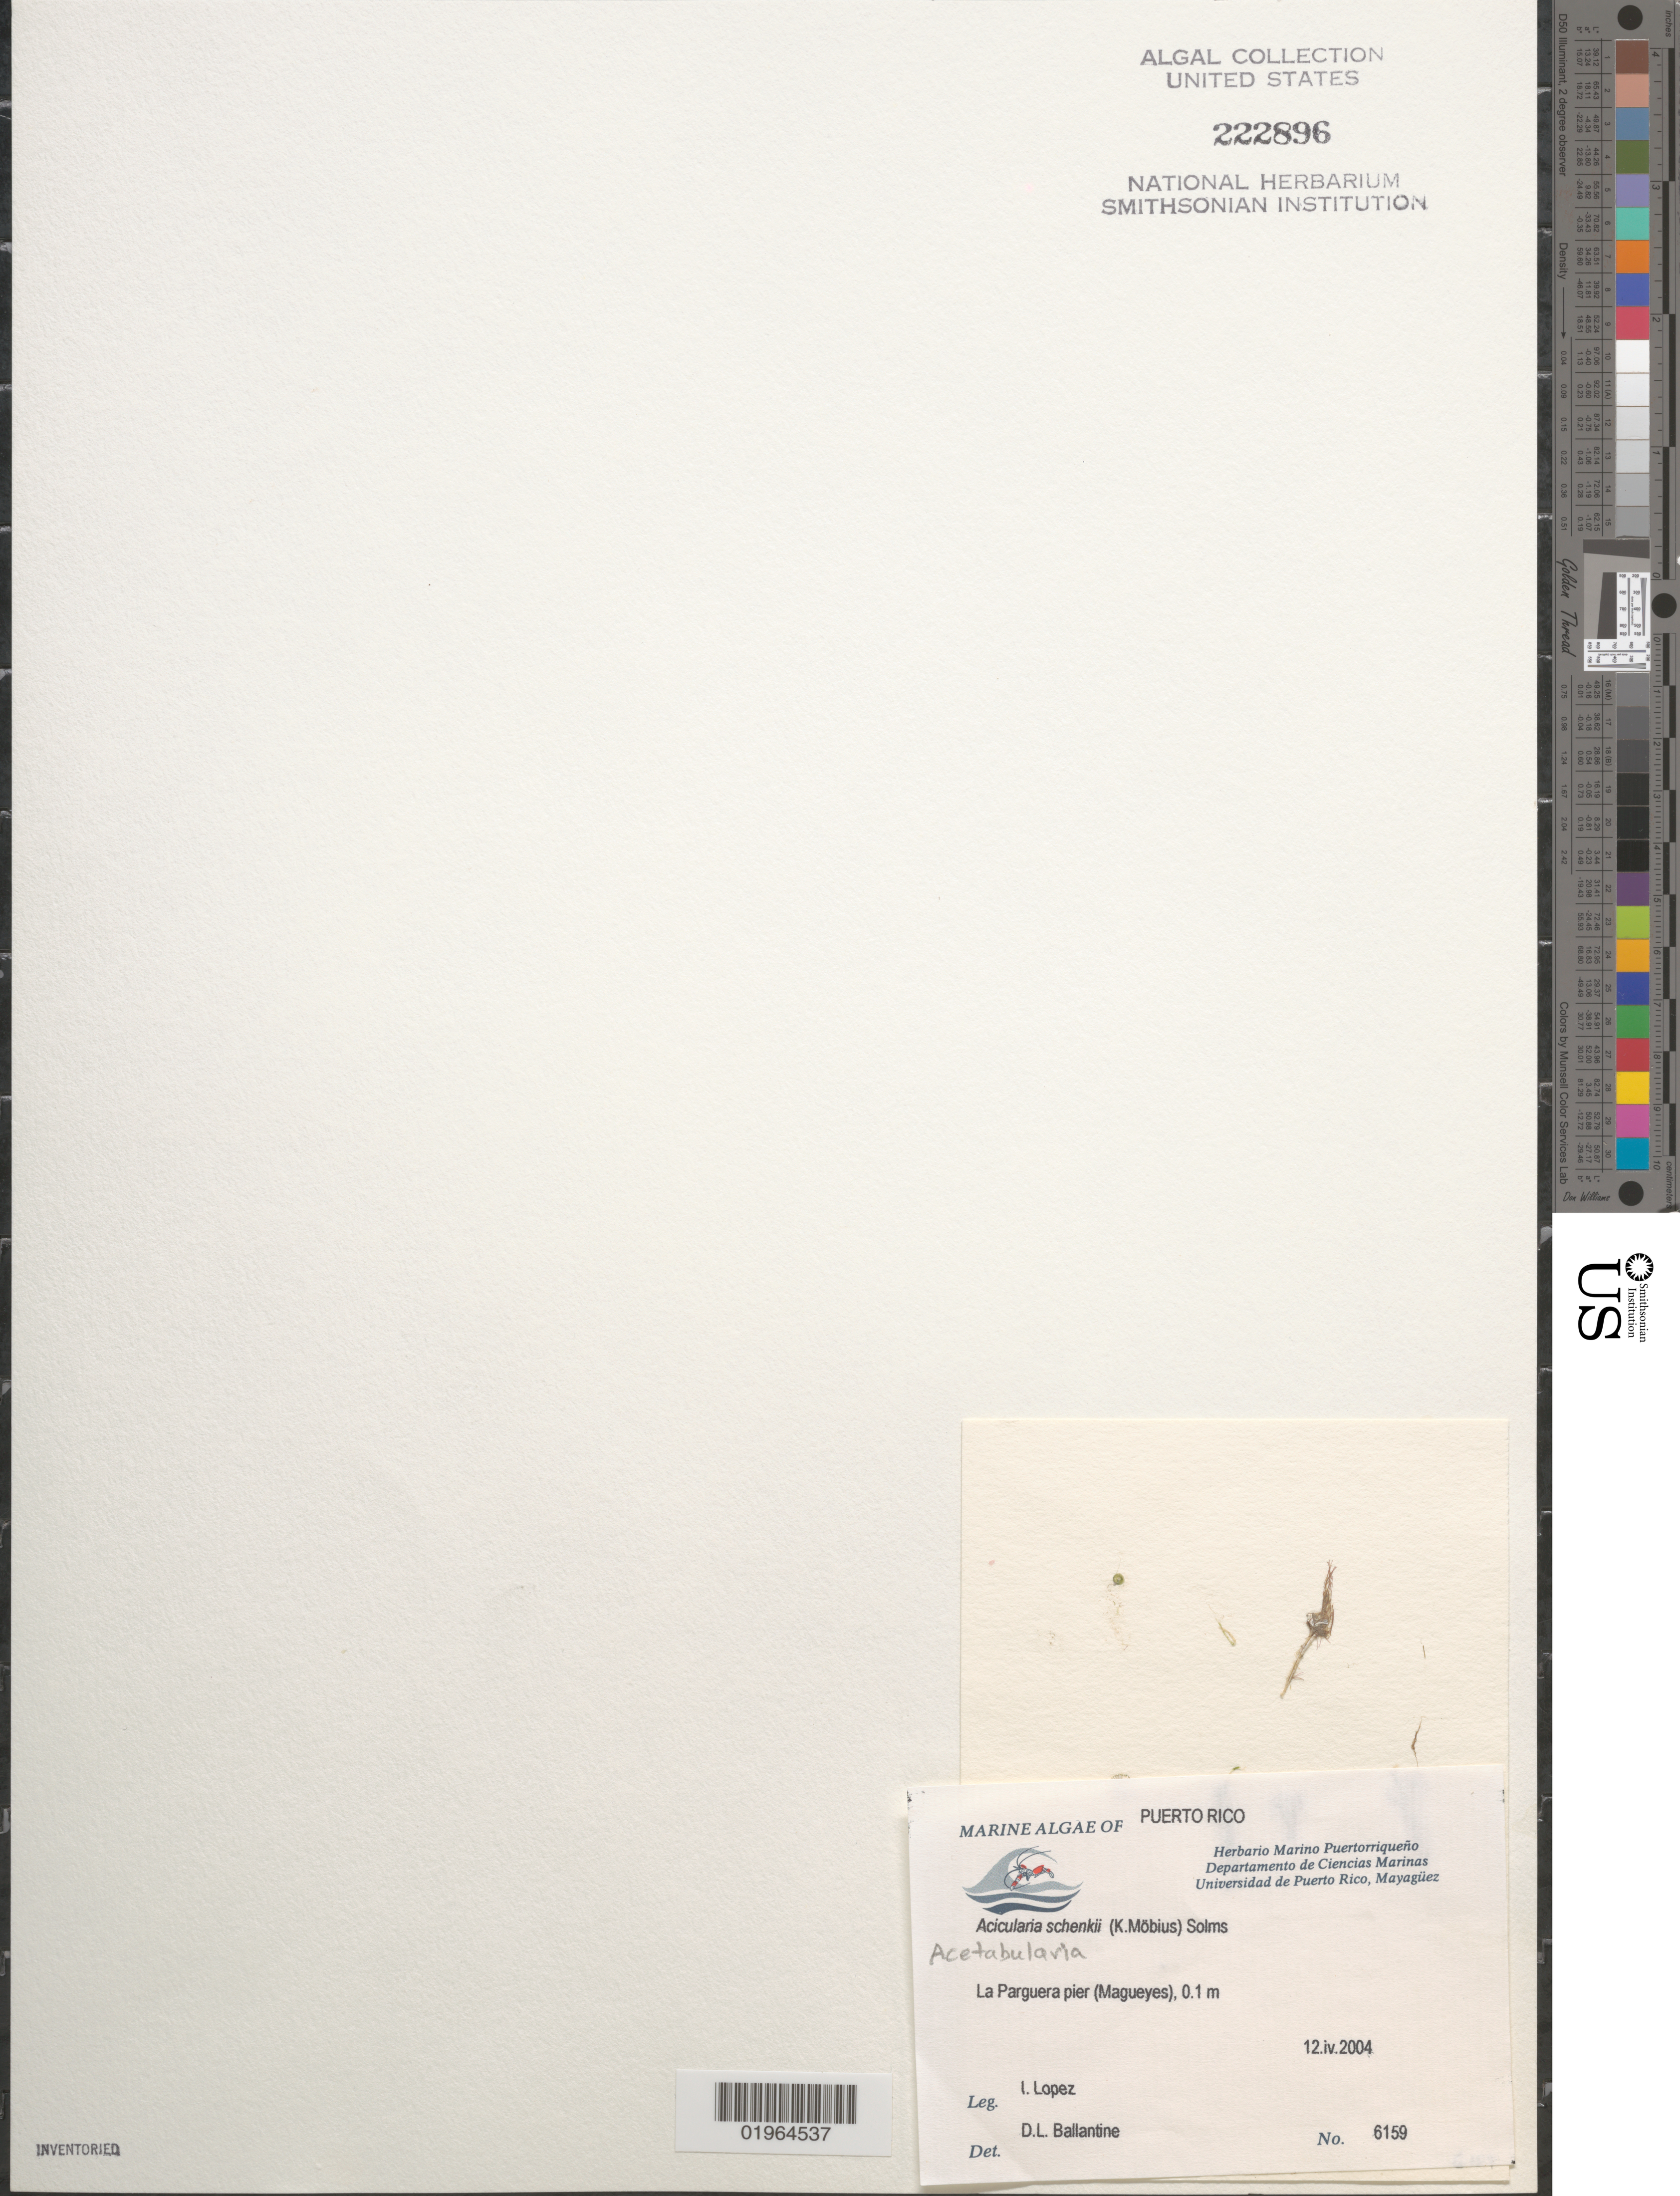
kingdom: Plantae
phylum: Chlorophyta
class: Ulvophyceae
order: Dasycladales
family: Polyphysaceae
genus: Acetabularia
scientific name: Acetabularia schenckii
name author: K. Möbius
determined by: Ballantine, D. L.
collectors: I. Lopez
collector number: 6159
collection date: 2004-04-12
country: Puerto Rico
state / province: Lajas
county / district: La Parguera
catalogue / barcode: US 222896